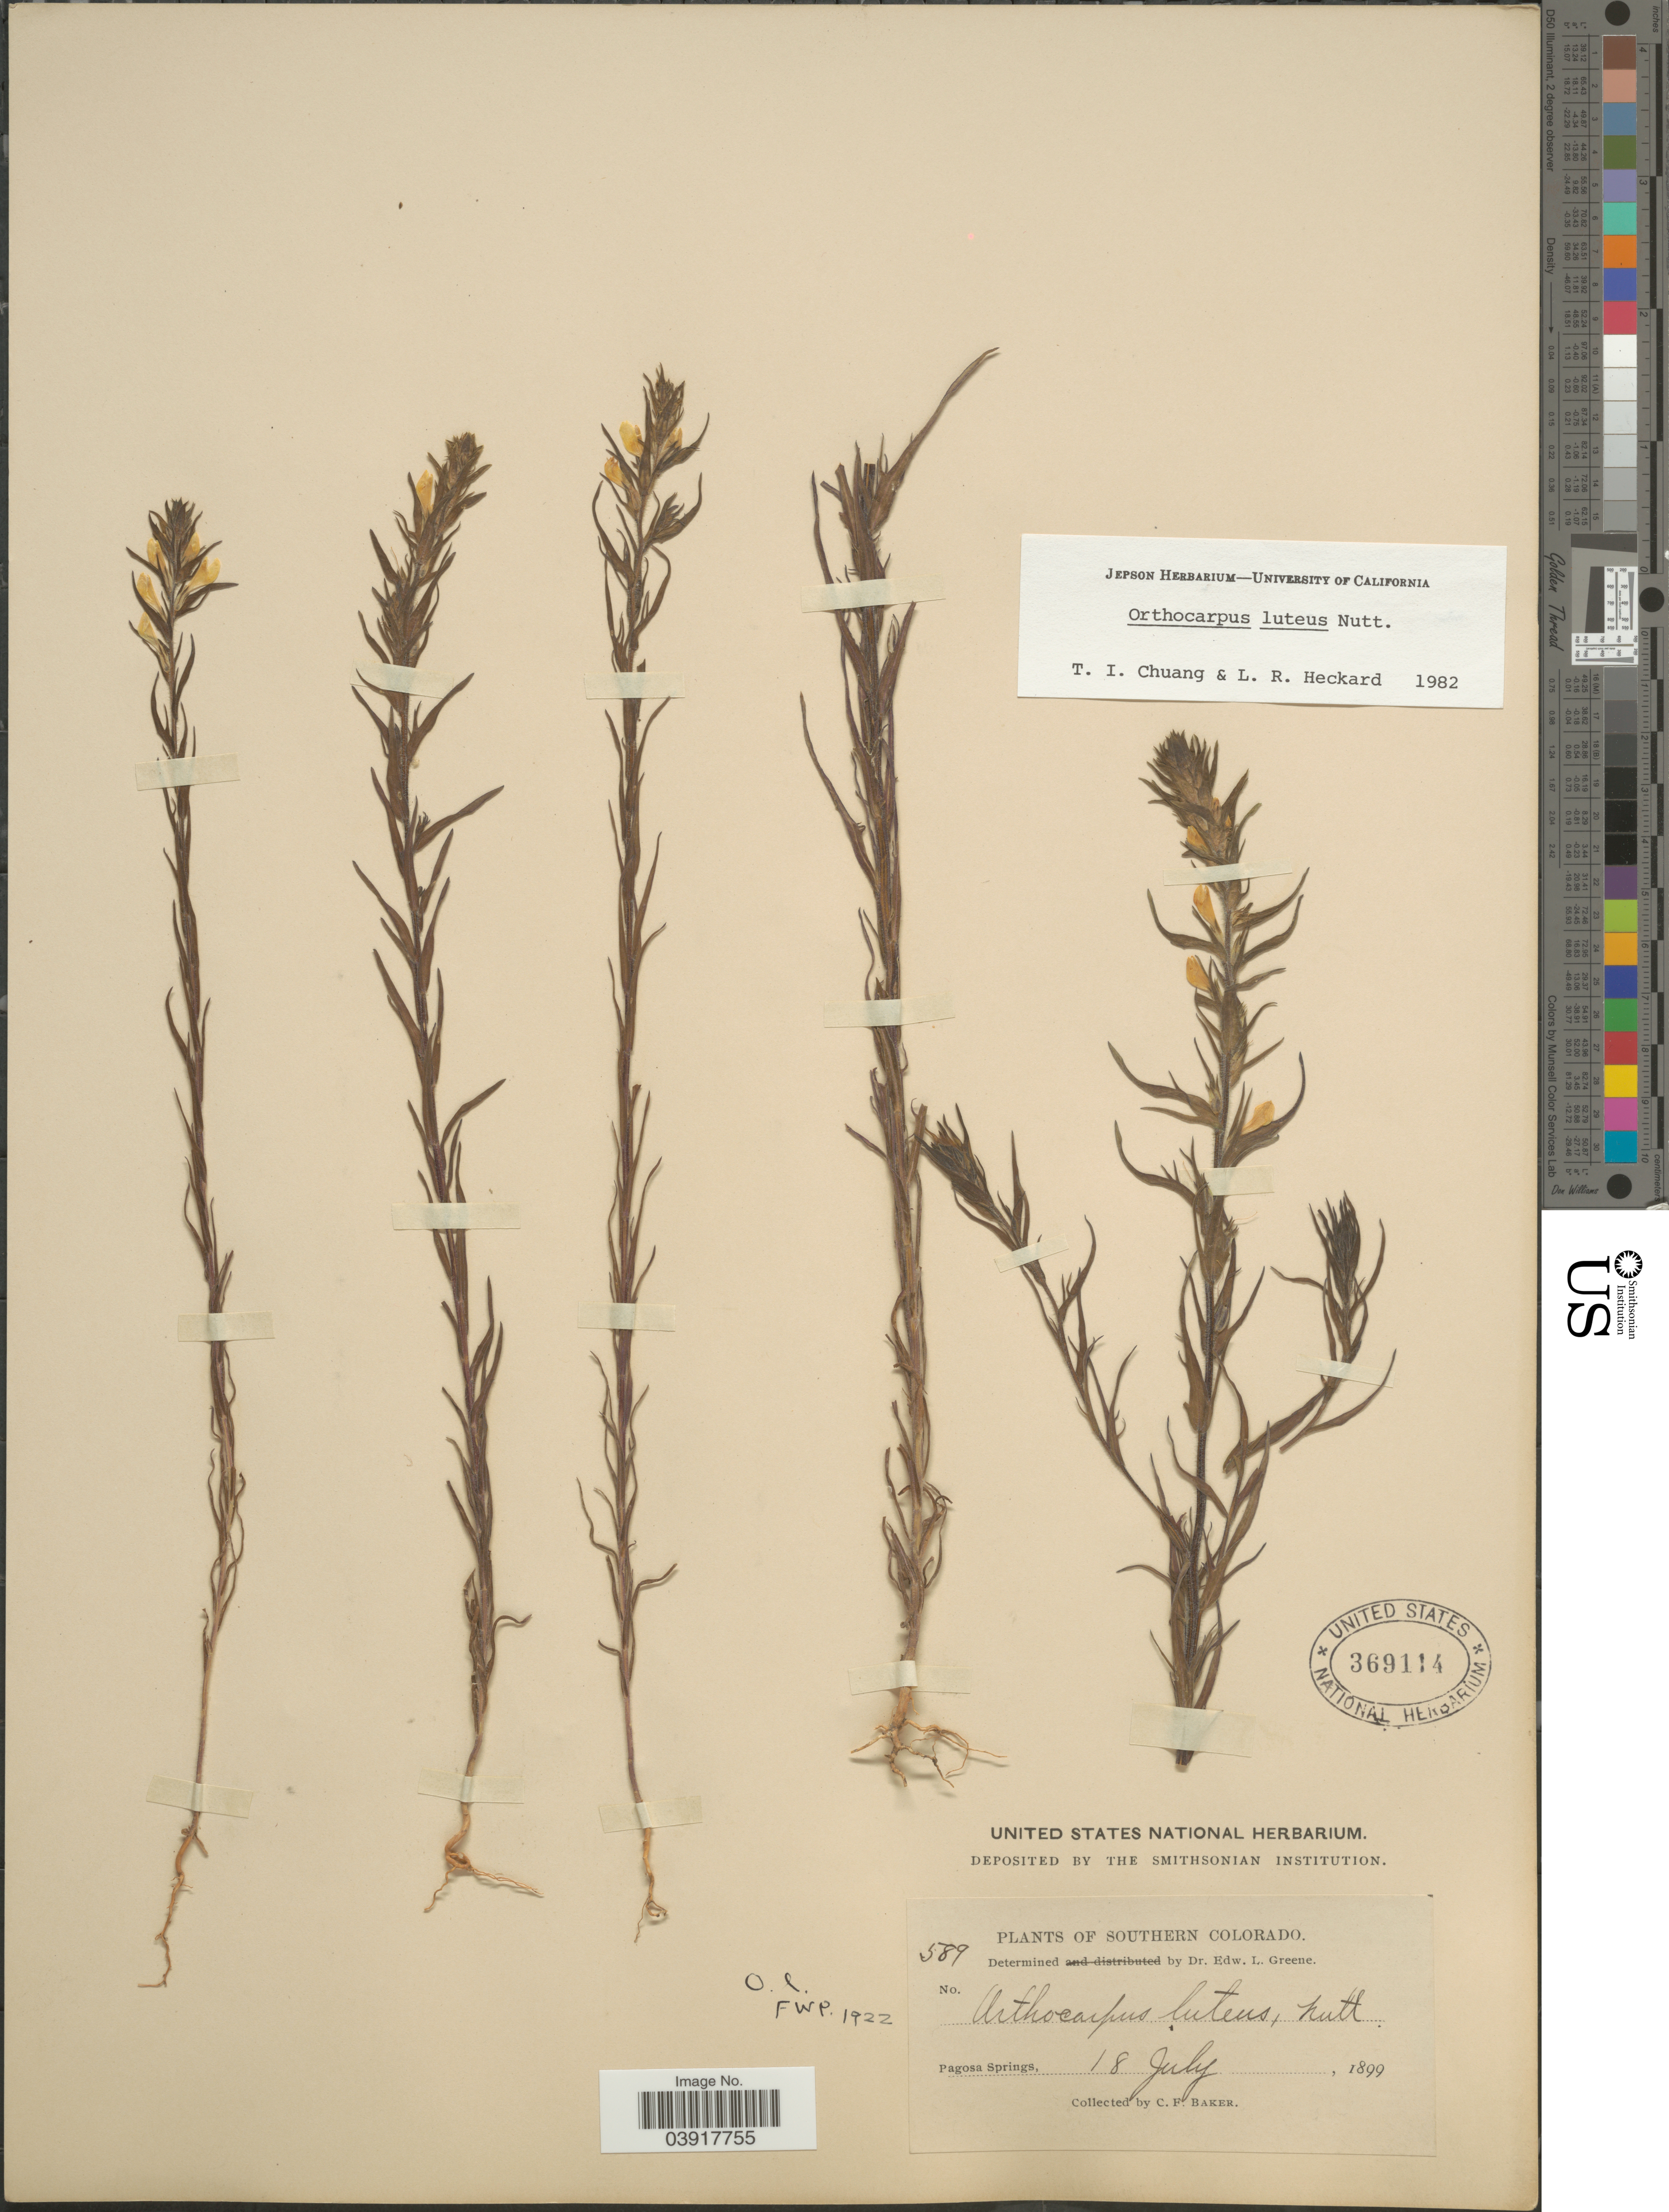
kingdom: Plantae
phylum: Tracheophyta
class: Magnoliopsida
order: Lamiales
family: Orobanchaceae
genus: Orthocarpus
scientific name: Orthocarpus luteus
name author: Nutt.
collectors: C. F. Baker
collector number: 589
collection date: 1899-07-18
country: United States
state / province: Colorado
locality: Southern Colorado. Pagosa Springs.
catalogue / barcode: US 369114